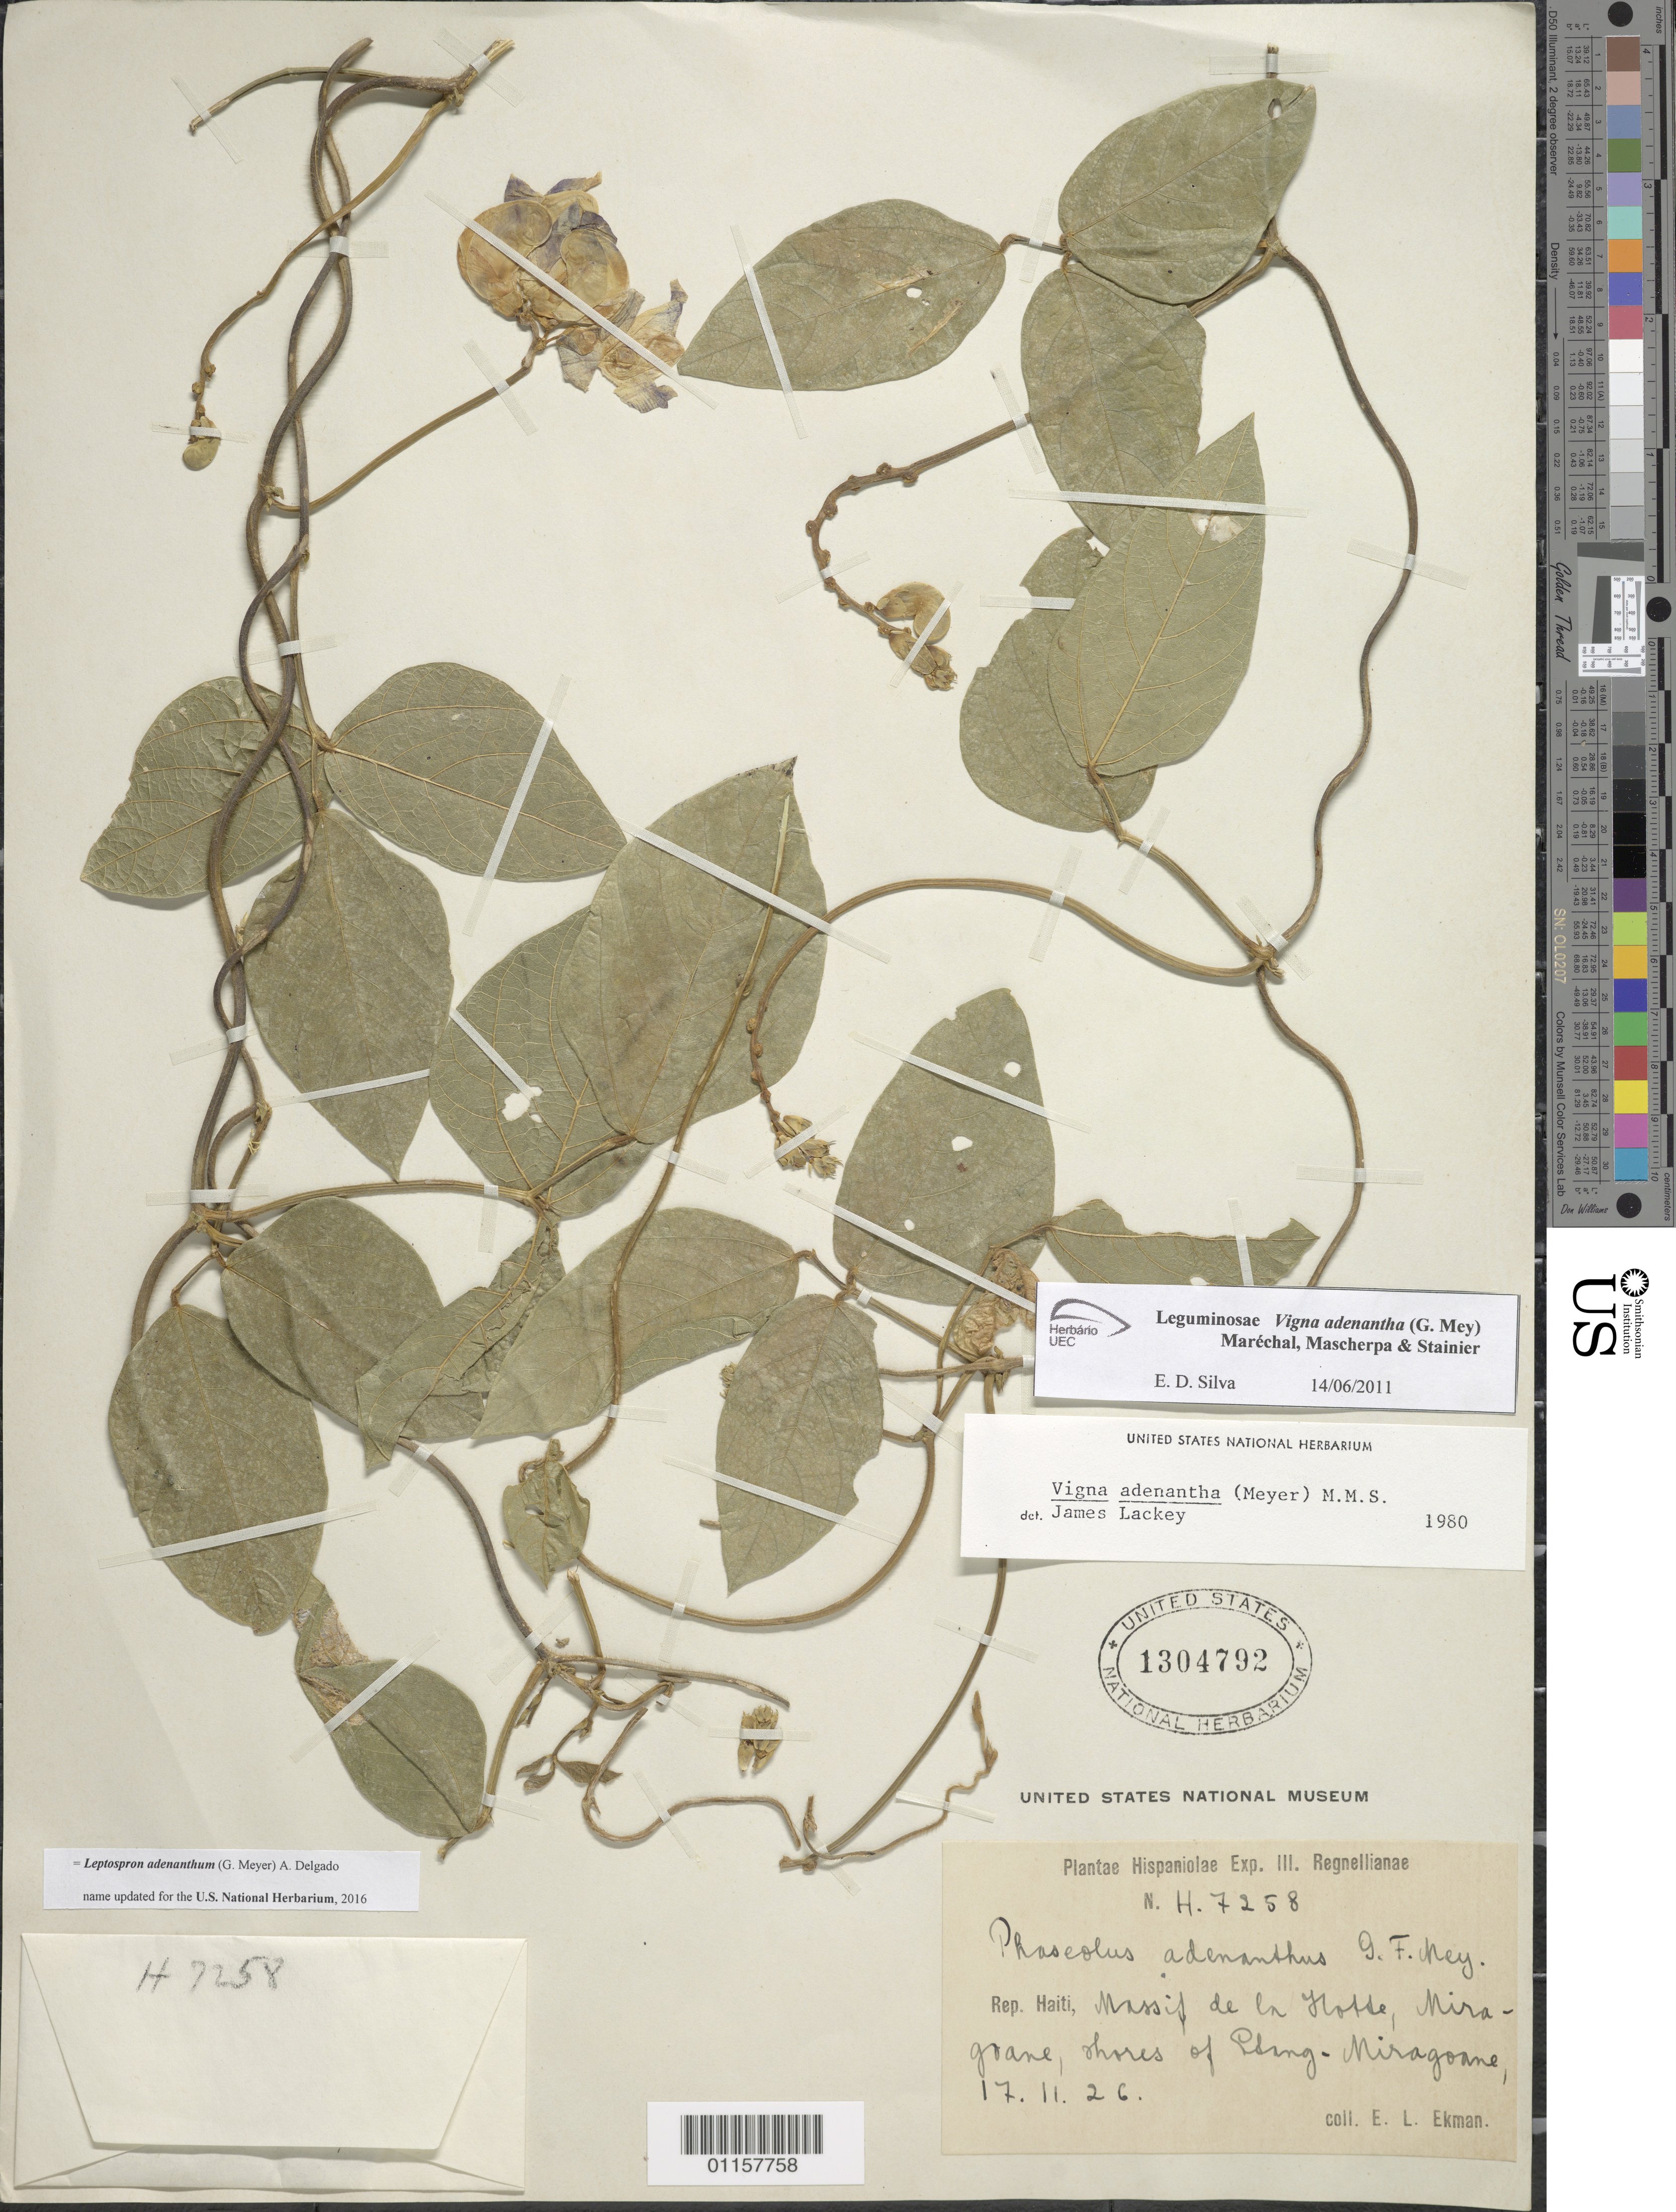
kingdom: Plantae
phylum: Tracheophyta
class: Magnoliopsida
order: Fabales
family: Fabaceae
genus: Leptospron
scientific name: Leptospron adenanthum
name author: (G. Mey.) A. Delgado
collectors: E. L. Ekman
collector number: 7258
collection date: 1926-11-17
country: Haiti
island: Hispaniola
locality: Massif de la Hotte, Miragoane, shores of Etang-Miragoane.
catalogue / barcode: US 1304792